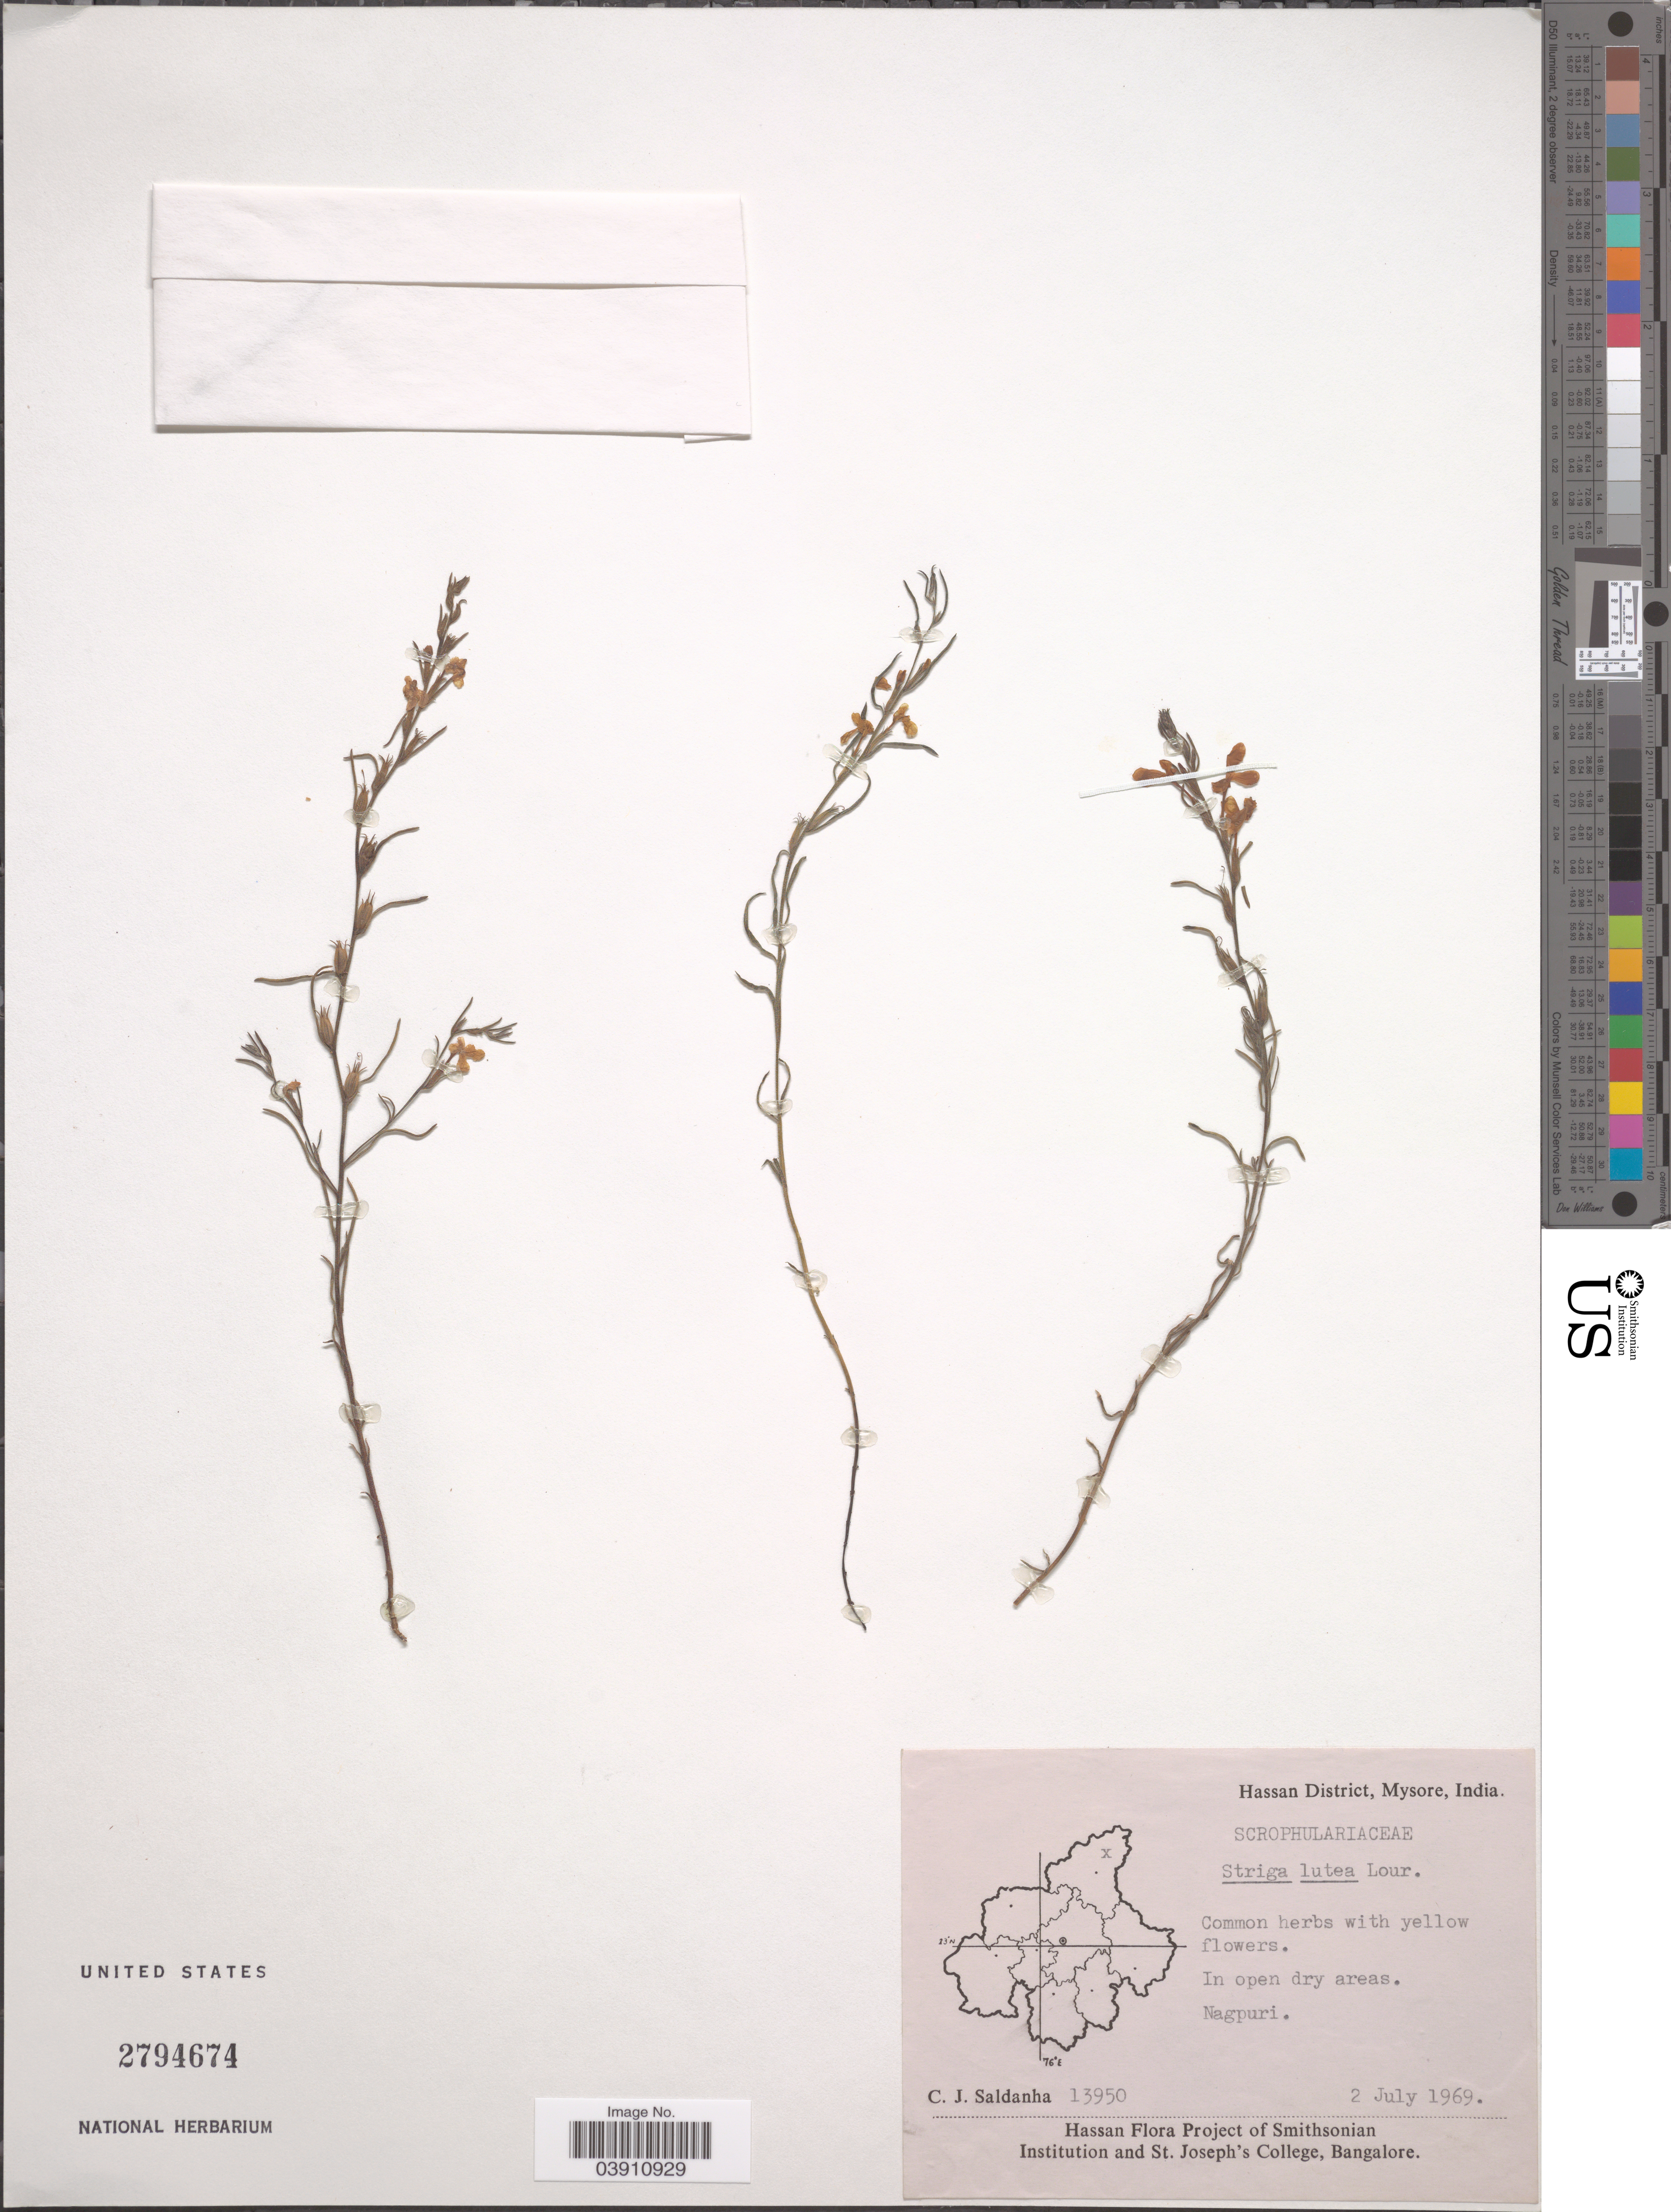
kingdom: Plantae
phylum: Tracheophyta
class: Magnoliopsida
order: Lamiales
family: Orobanchaceae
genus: Striga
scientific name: Striga lutea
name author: Lour.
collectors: C. J. Saldanha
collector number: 13950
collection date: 1969-07-02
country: India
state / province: Karnataka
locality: Hassan District, Mysore. Nagpuri.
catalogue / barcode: US 2794674